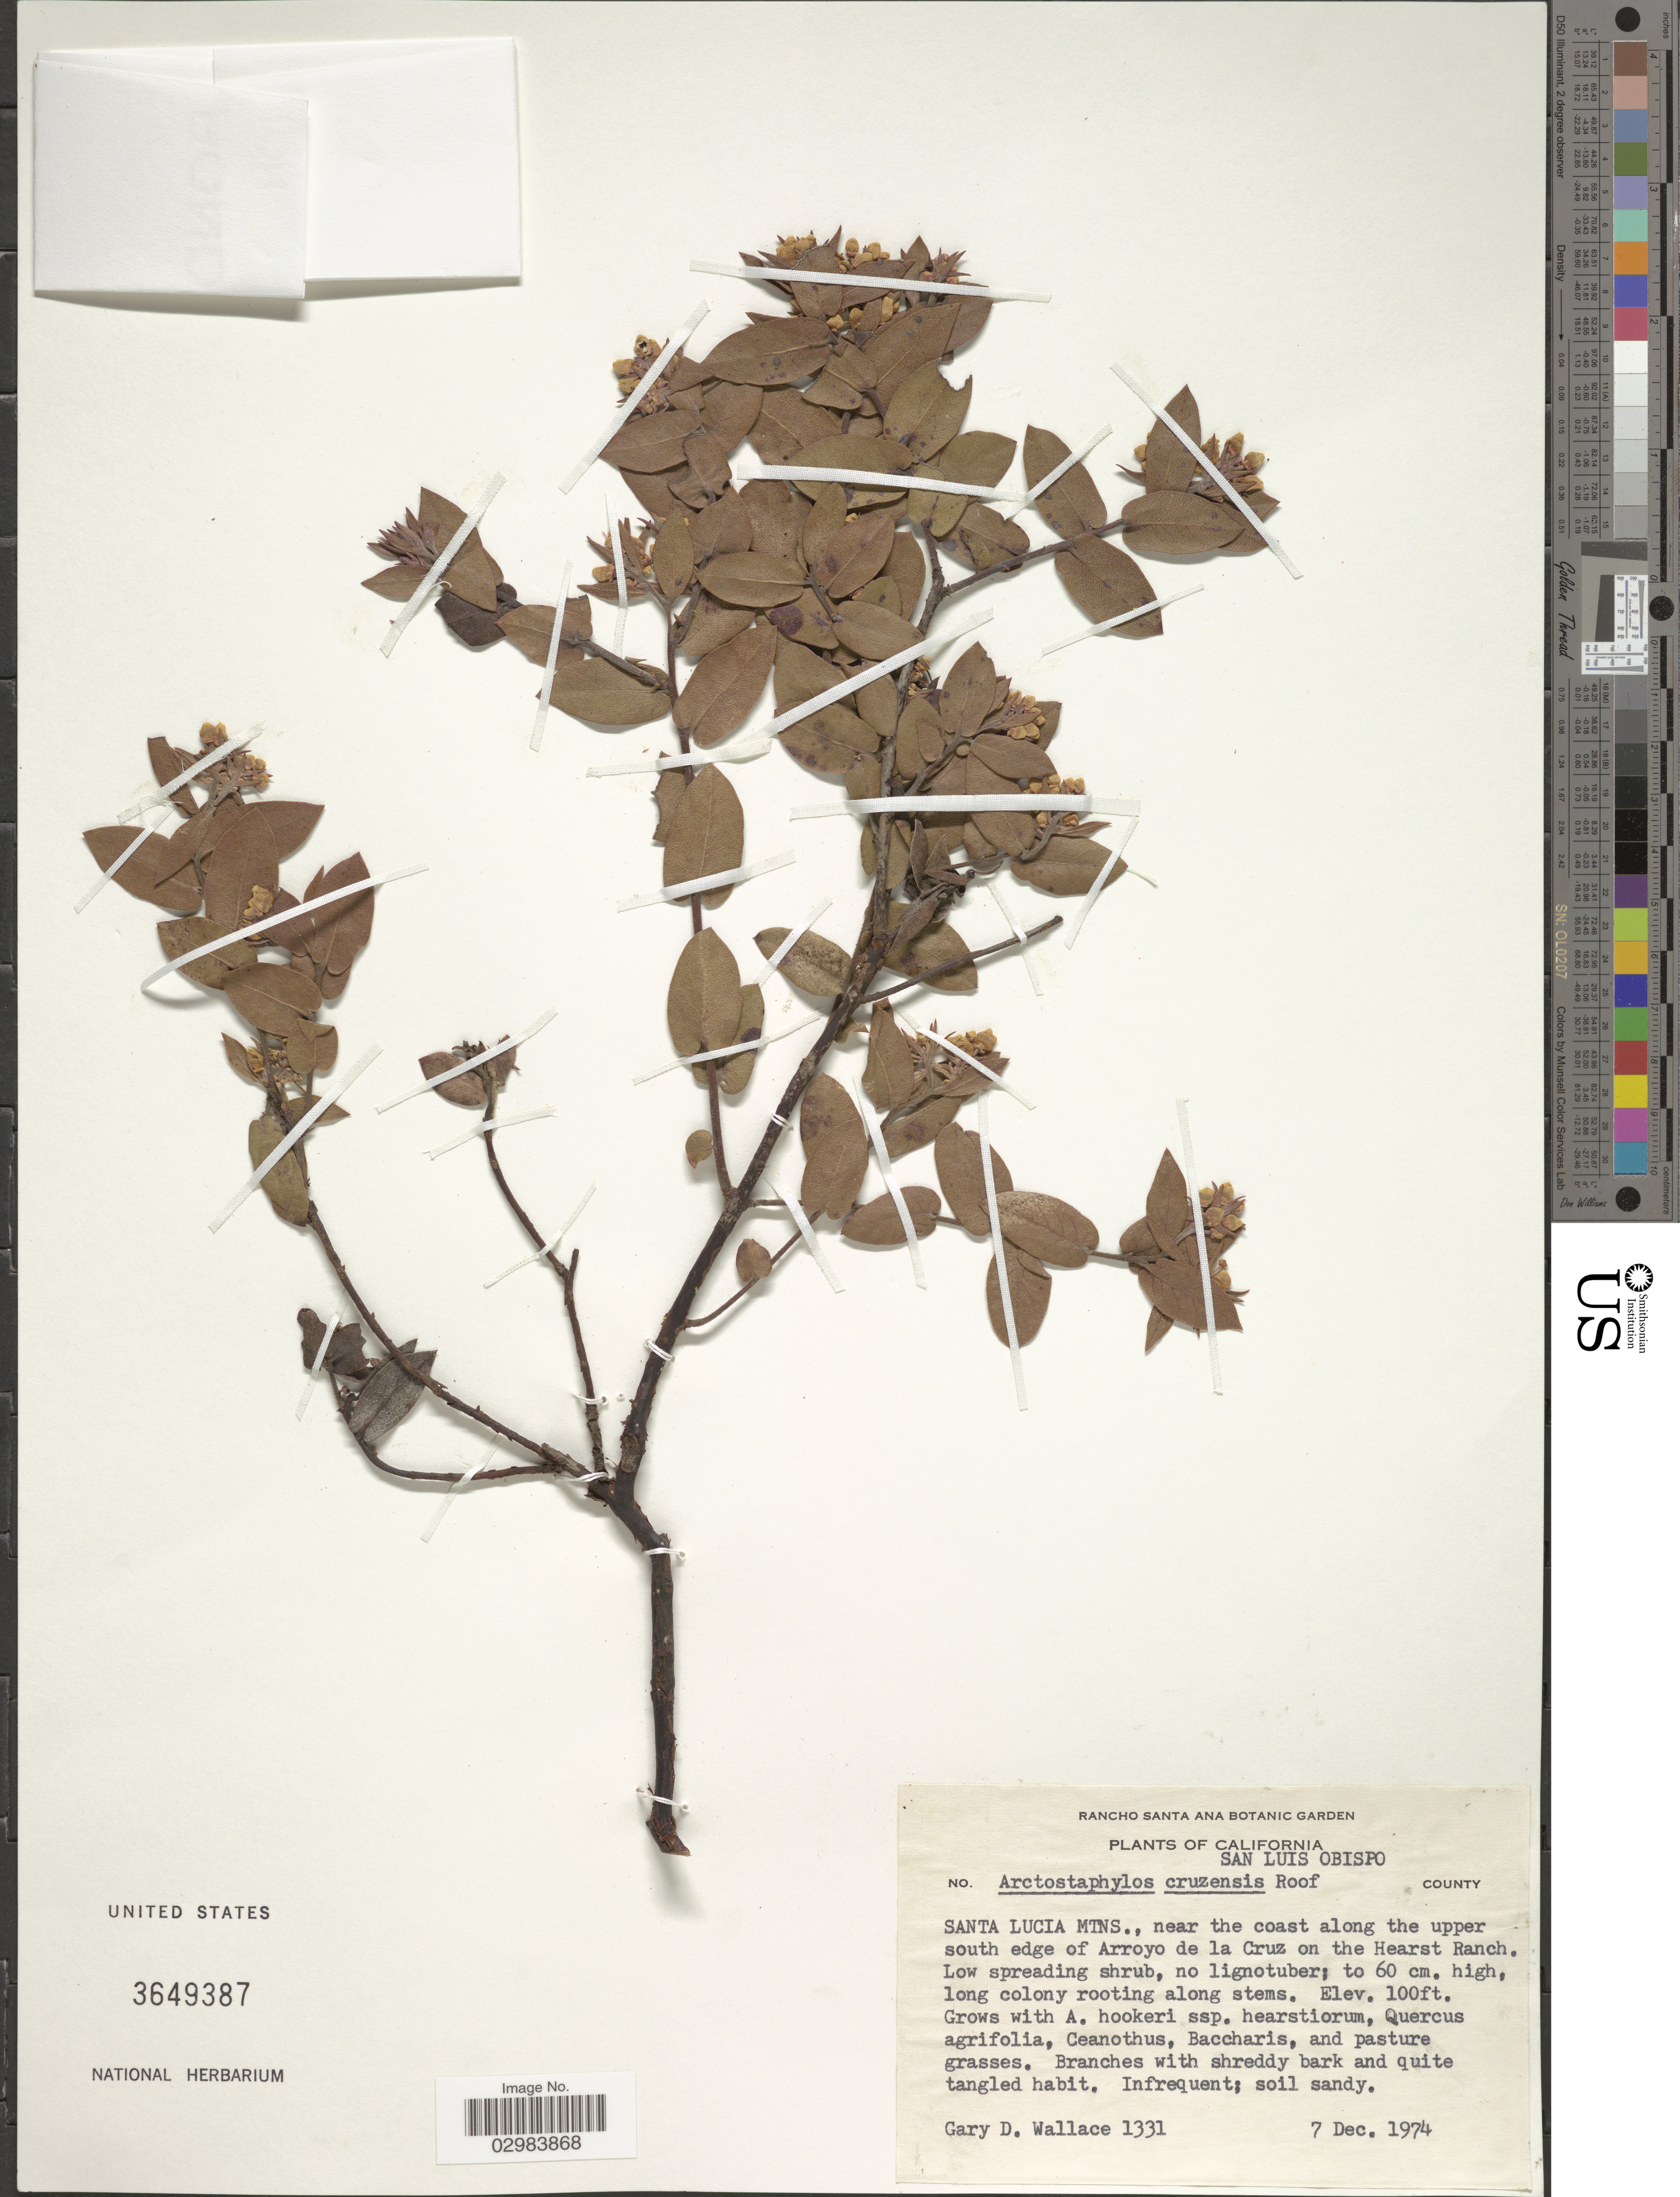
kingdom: Plantae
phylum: Tracheophyta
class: Magnoliopsida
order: Ericales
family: Ericaceae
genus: Arctostaphylos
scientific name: Arctostaphylos cruzensis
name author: Roof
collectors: G. D. Wallace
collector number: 1331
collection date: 1974-12-07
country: United States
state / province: California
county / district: San Luis Obispo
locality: San Luis Obispo County, Santa Lucia Mtns., near the coast along the upper south edge of Arroyo de la Cruz on the Hearst Ranch.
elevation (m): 30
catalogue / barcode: US 3649387